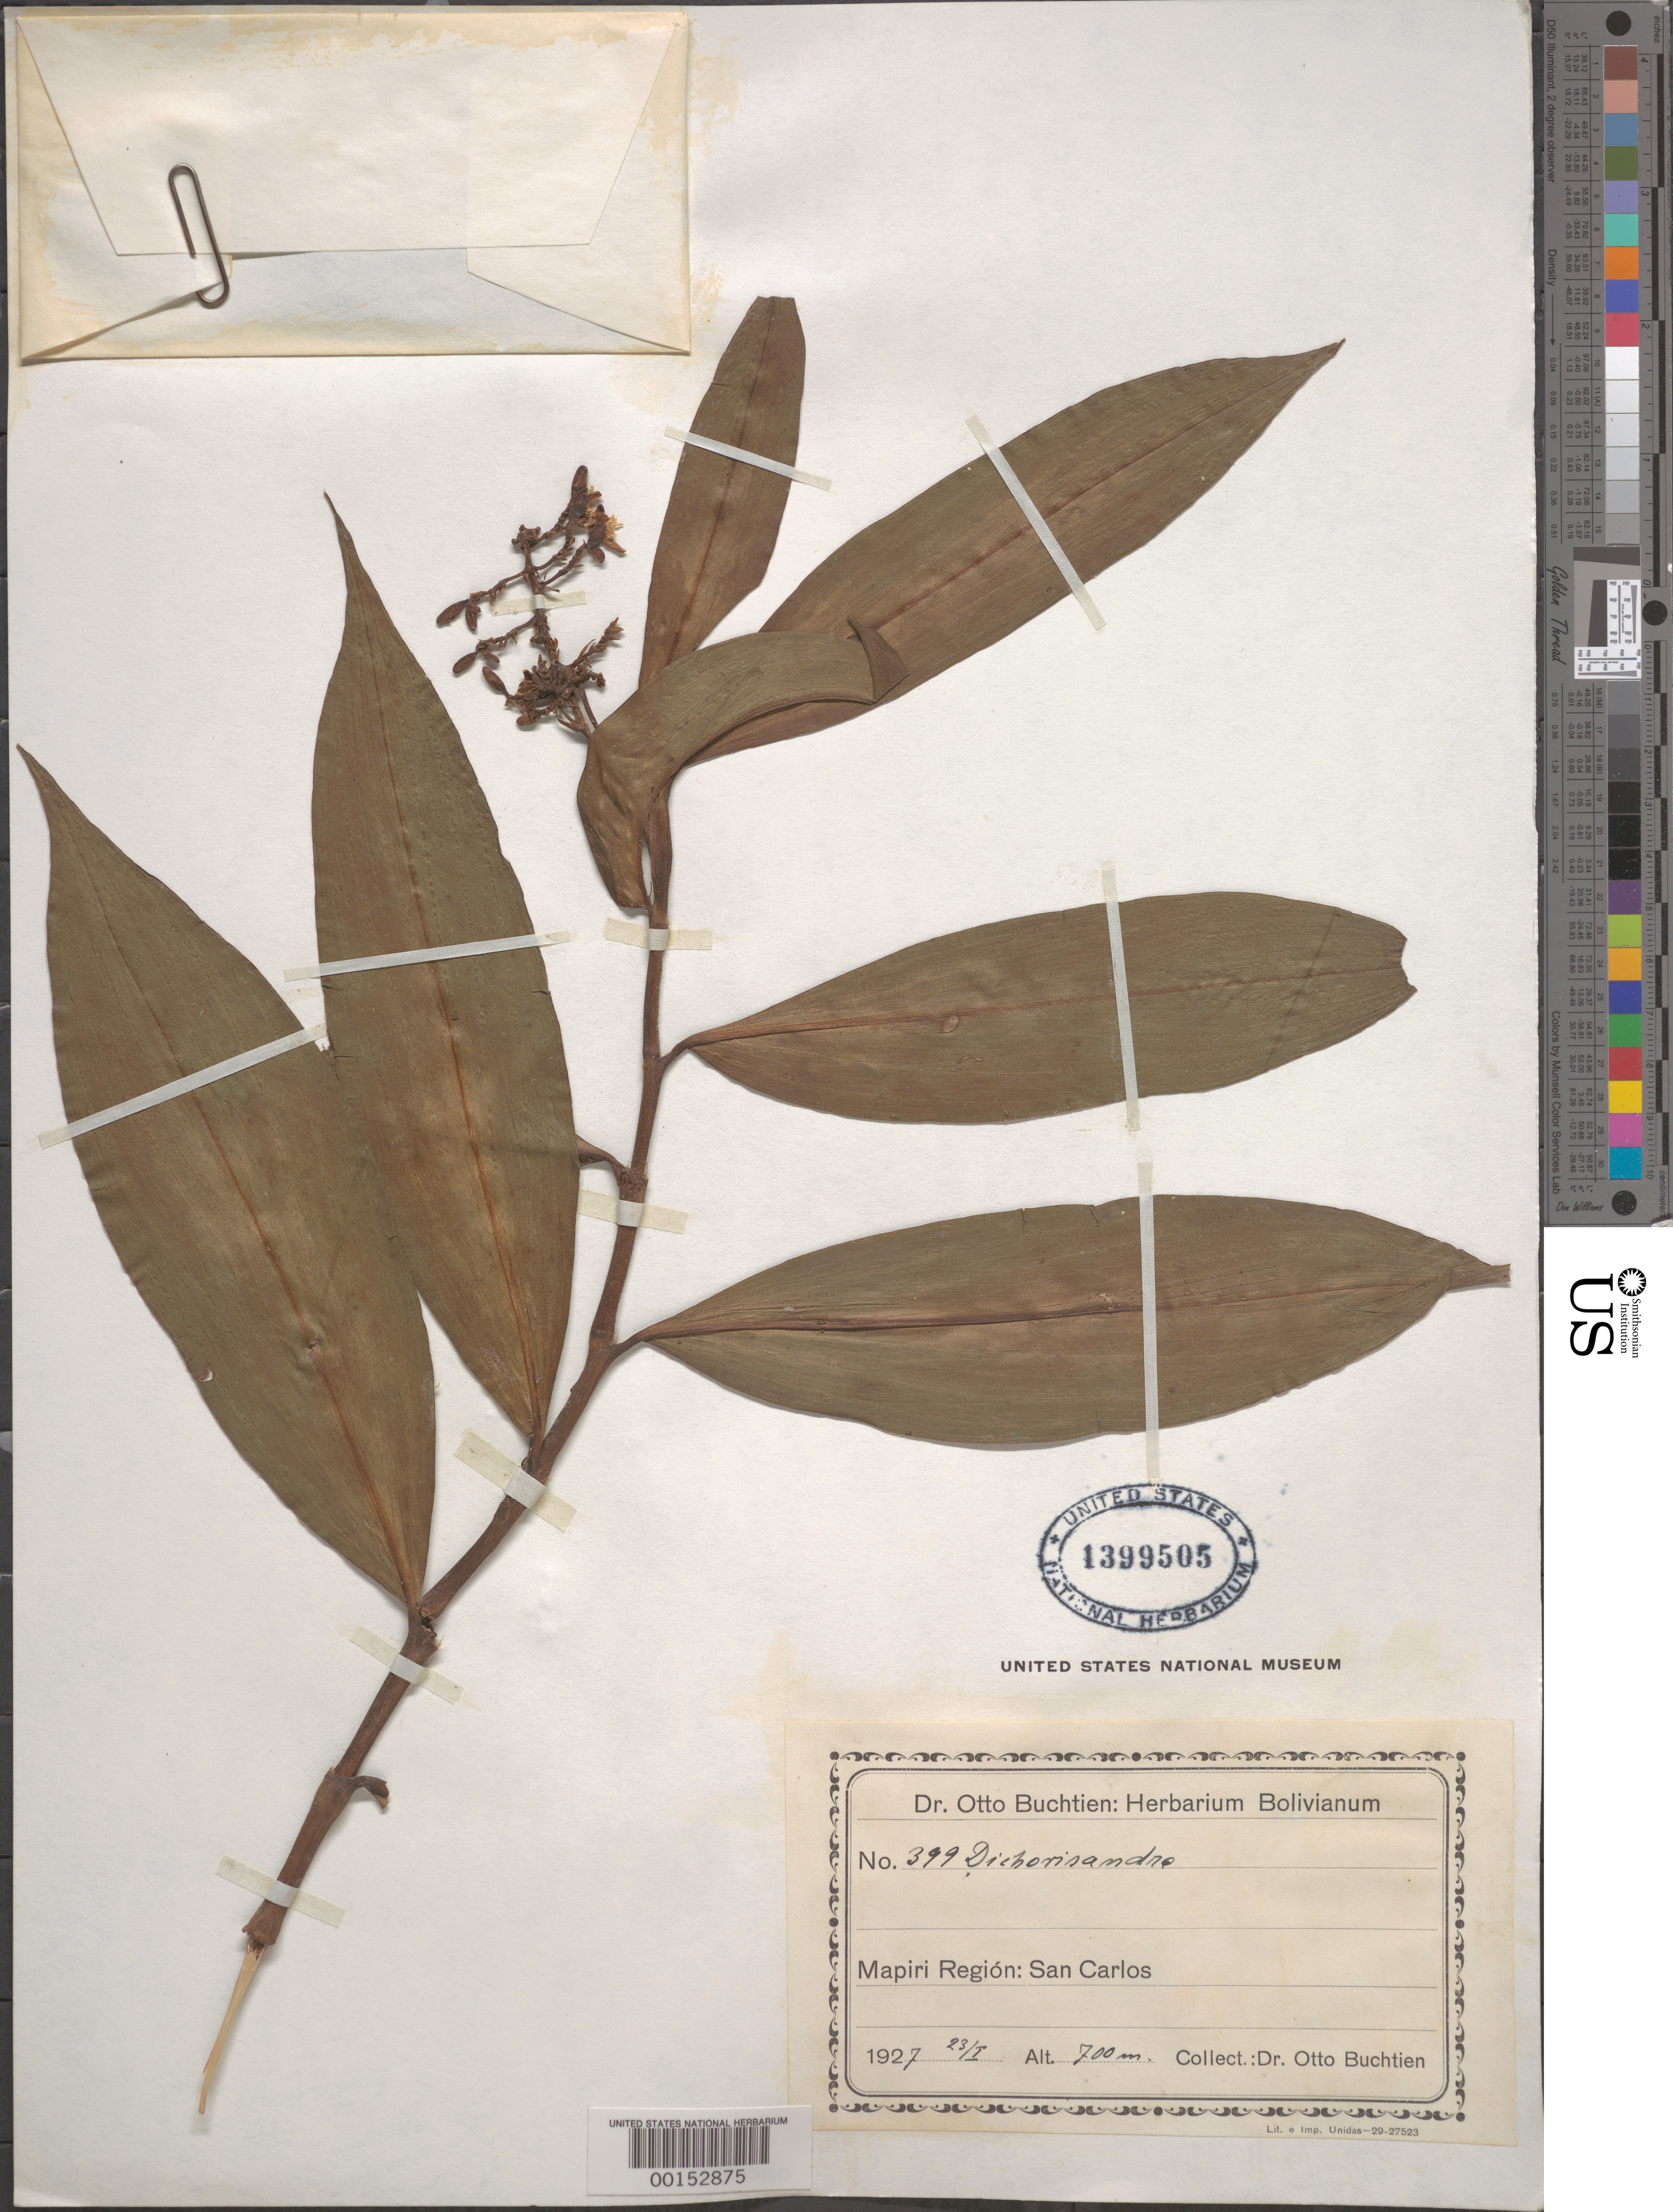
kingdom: Plantae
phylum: Tracheophyta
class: Liliopsida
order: Commelinales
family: Commelinaceae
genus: Dichorisandra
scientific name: Dichorisandra sp.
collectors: O. Buchtien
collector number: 399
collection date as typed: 23 Jan 1927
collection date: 1927-01-23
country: Bolivia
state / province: La Paz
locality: Mapiri, San Carlos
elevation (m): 700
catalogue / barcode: US 1399505